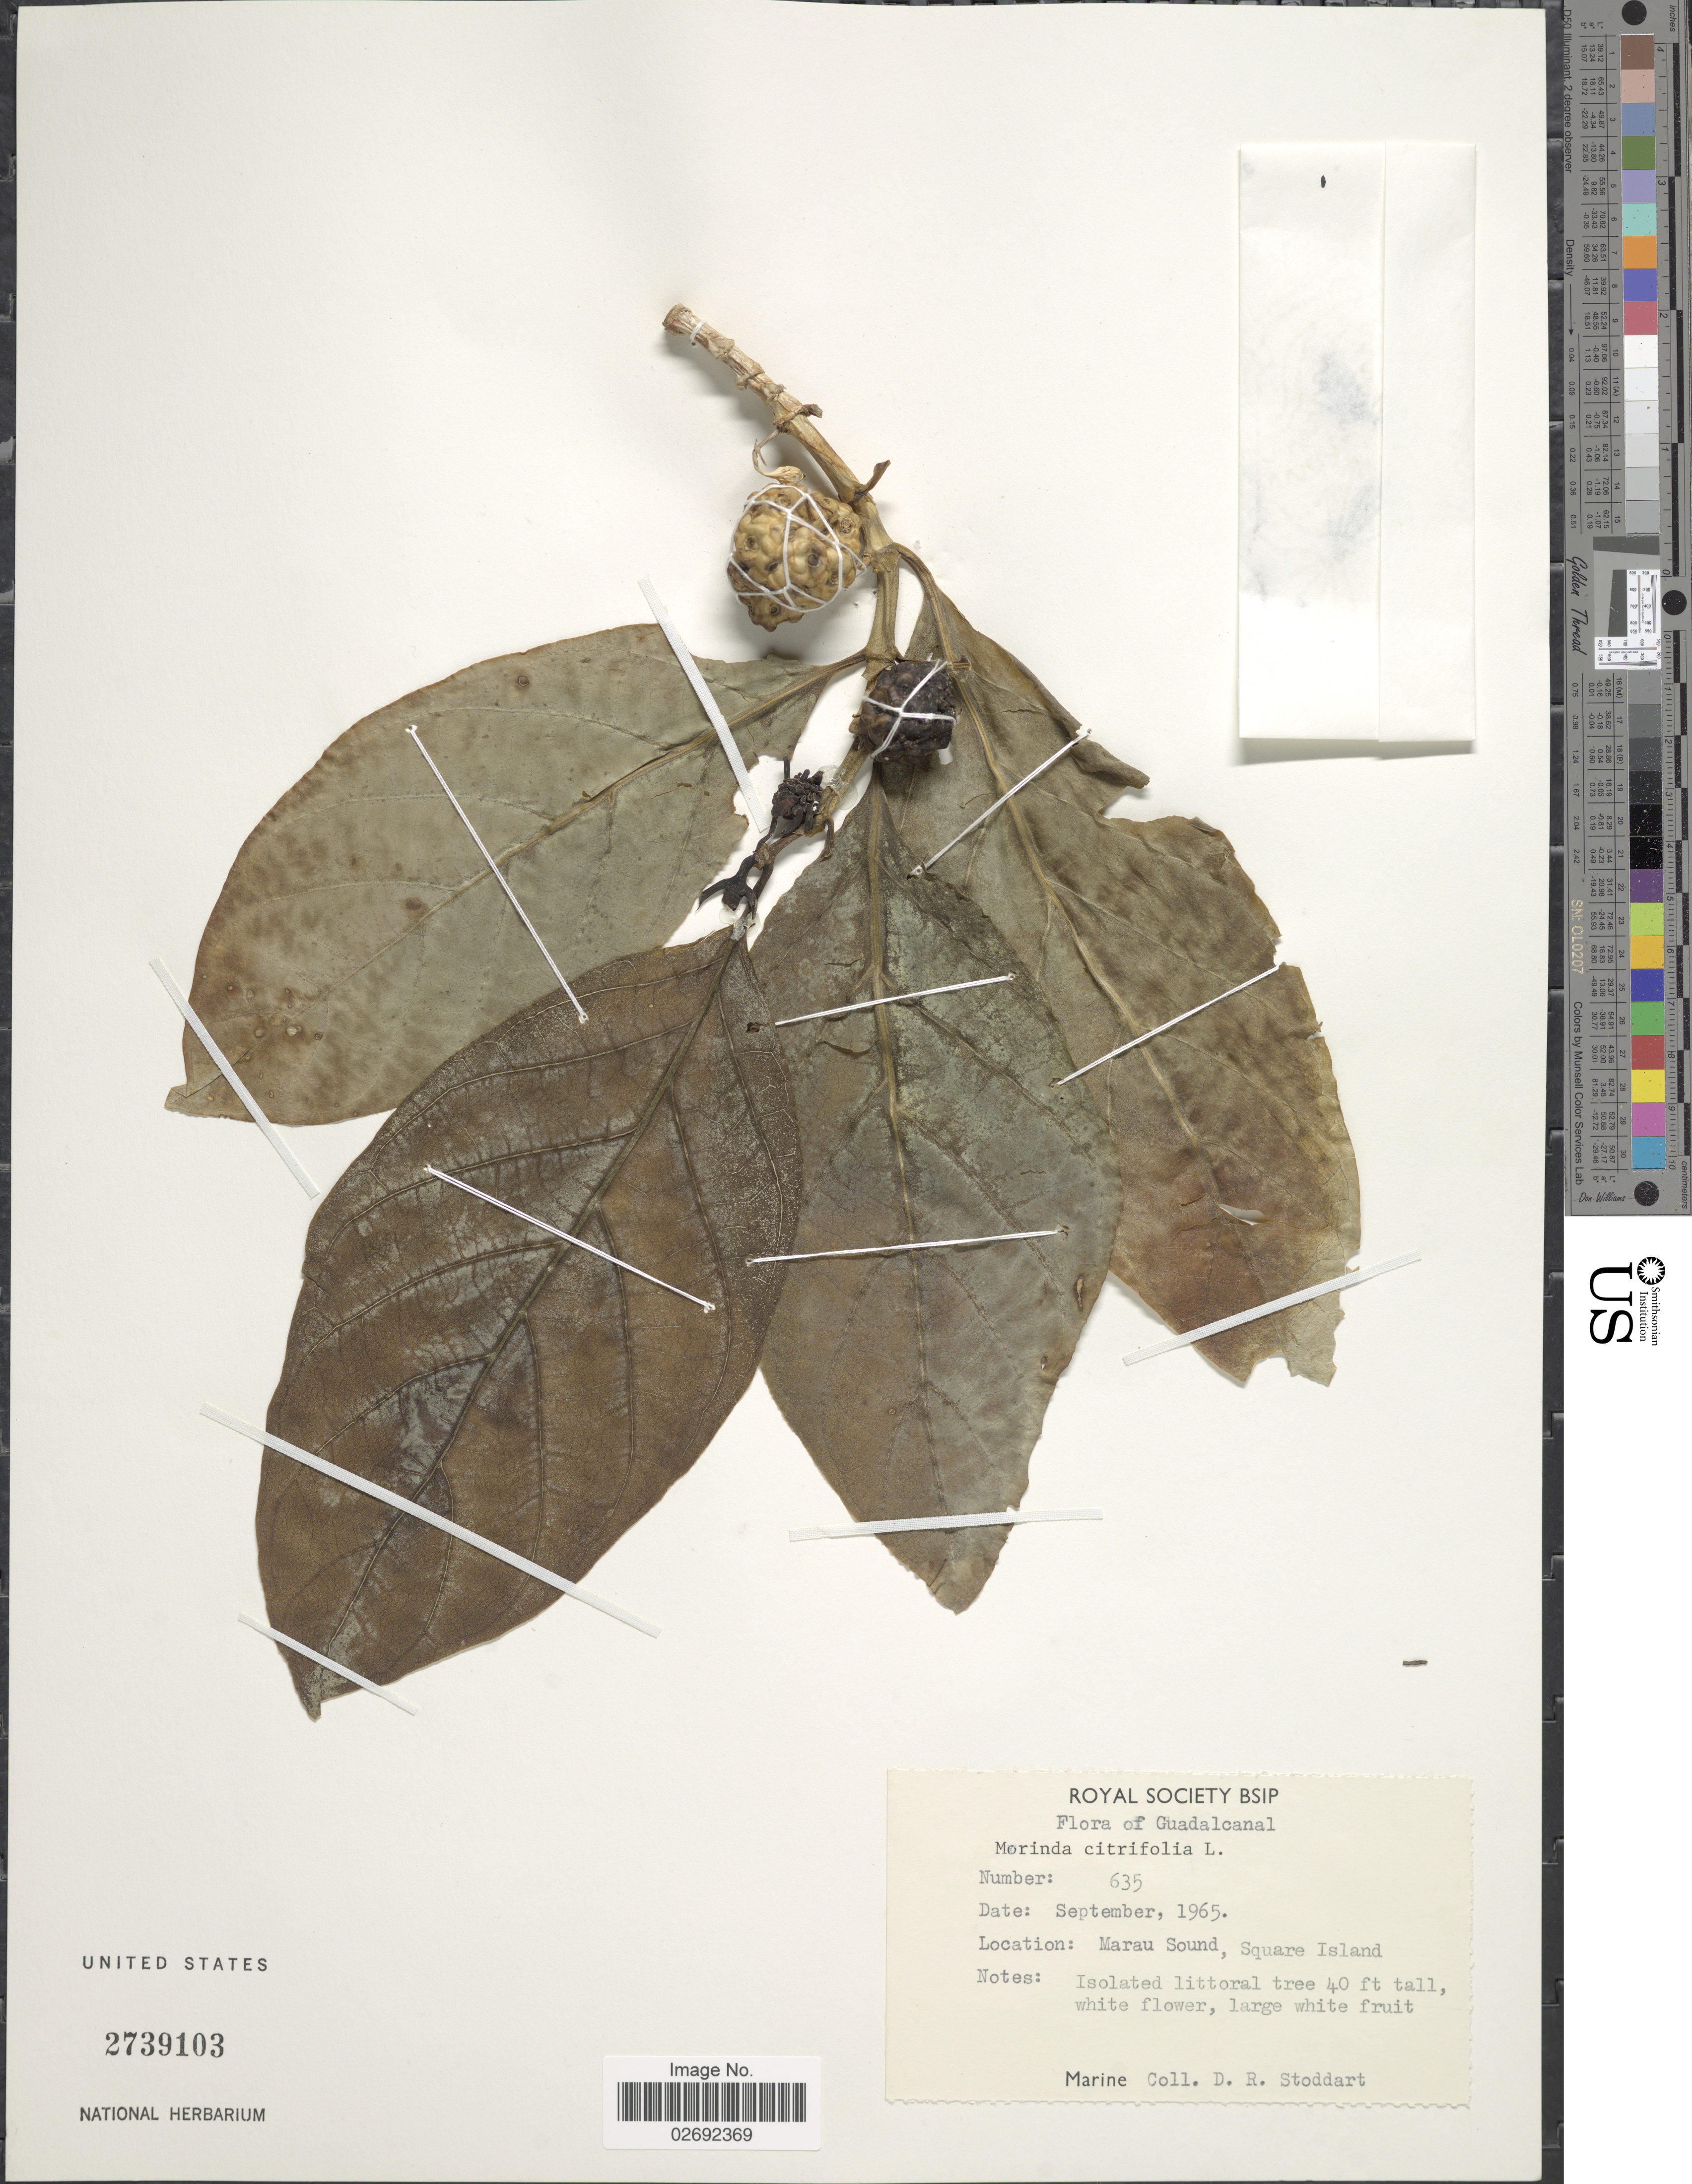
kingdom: Plantae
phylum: Tracheophyta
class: Magnoliopsida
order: Gentianales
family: Rubiaceae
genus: Morinda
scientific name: Morinda citrifolia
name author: L.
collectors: D. R. Stoddart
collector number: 635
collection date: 1965-09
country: Solomon Islands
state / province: Solomon Islands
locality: Guadalcanal. Marau Sound, Square Island.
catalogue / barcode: US 2739103